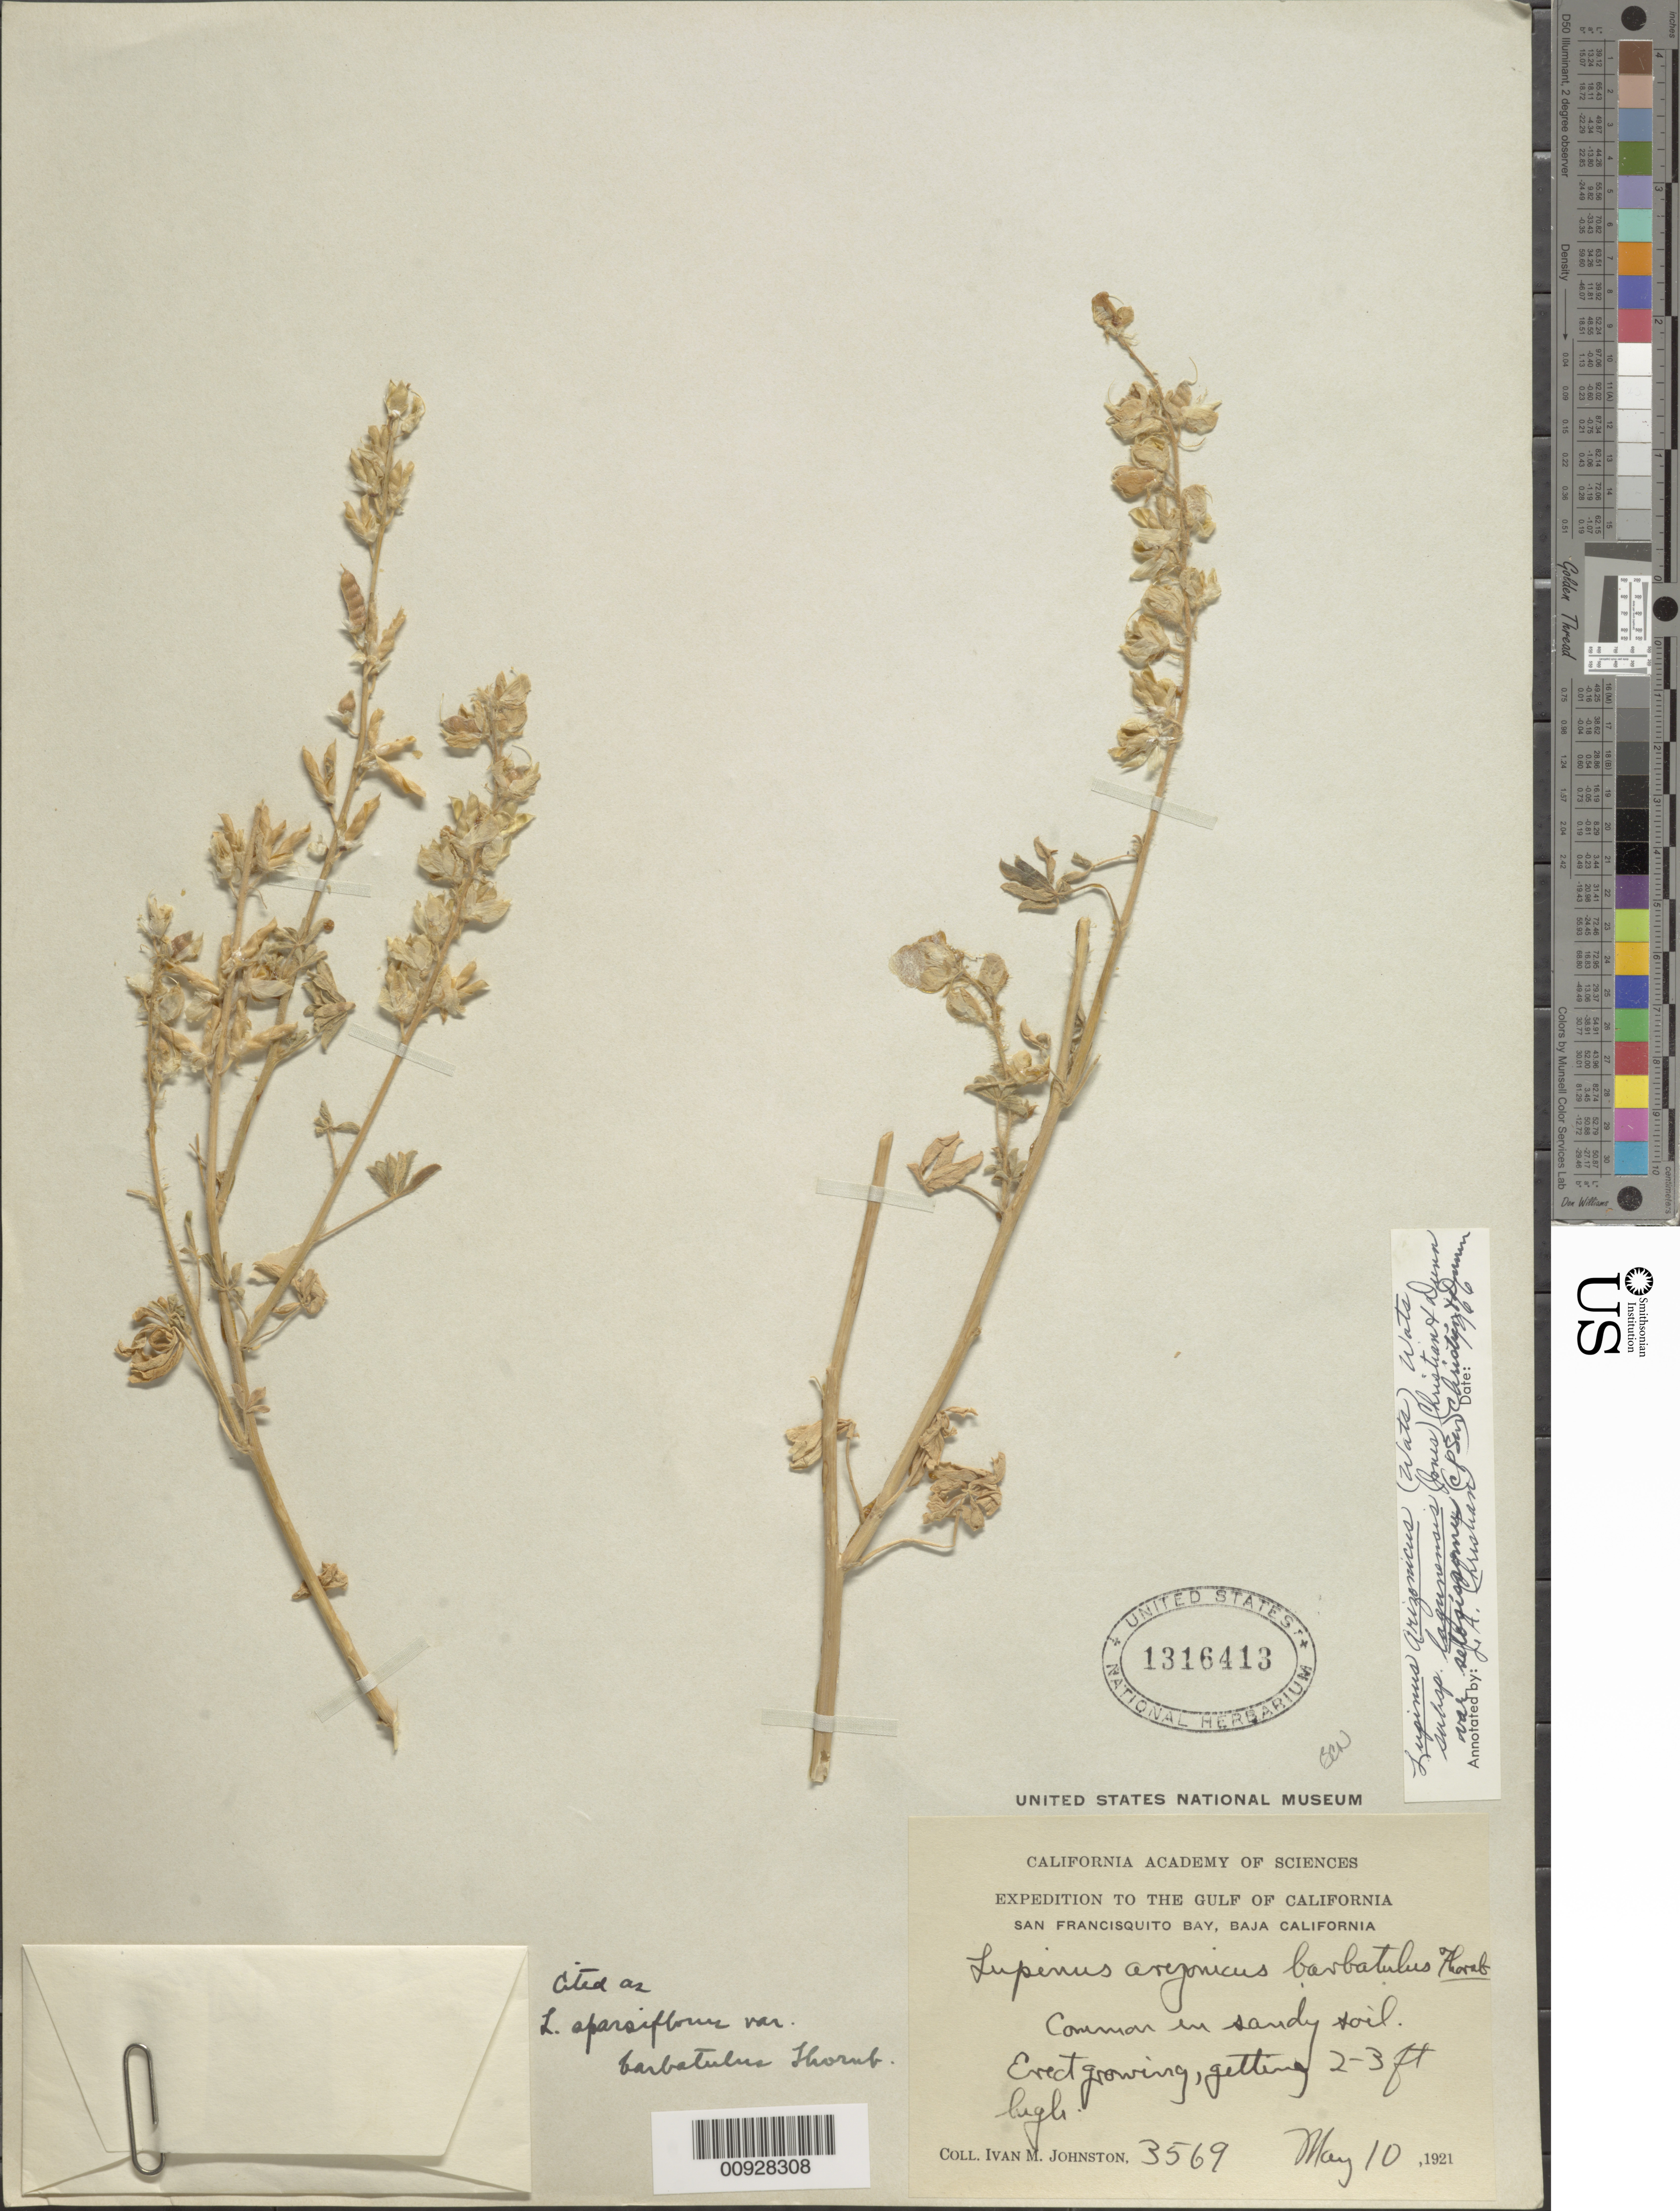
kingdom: Plantae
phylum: Tracheophyta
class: Magnoliopsida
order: Fabales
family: Fabaceae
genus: Lupinus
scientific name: Lupinus arizonicus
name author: (S. Watson) S. Watson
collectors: I.M. Johnston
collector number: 3569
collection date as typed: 10 May 1921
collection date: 1921-05-10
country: Mexico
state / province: Baja California Norte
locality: San Francisquito Bay, Baja California.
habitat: In sandy soil.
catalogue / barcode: US 1316413